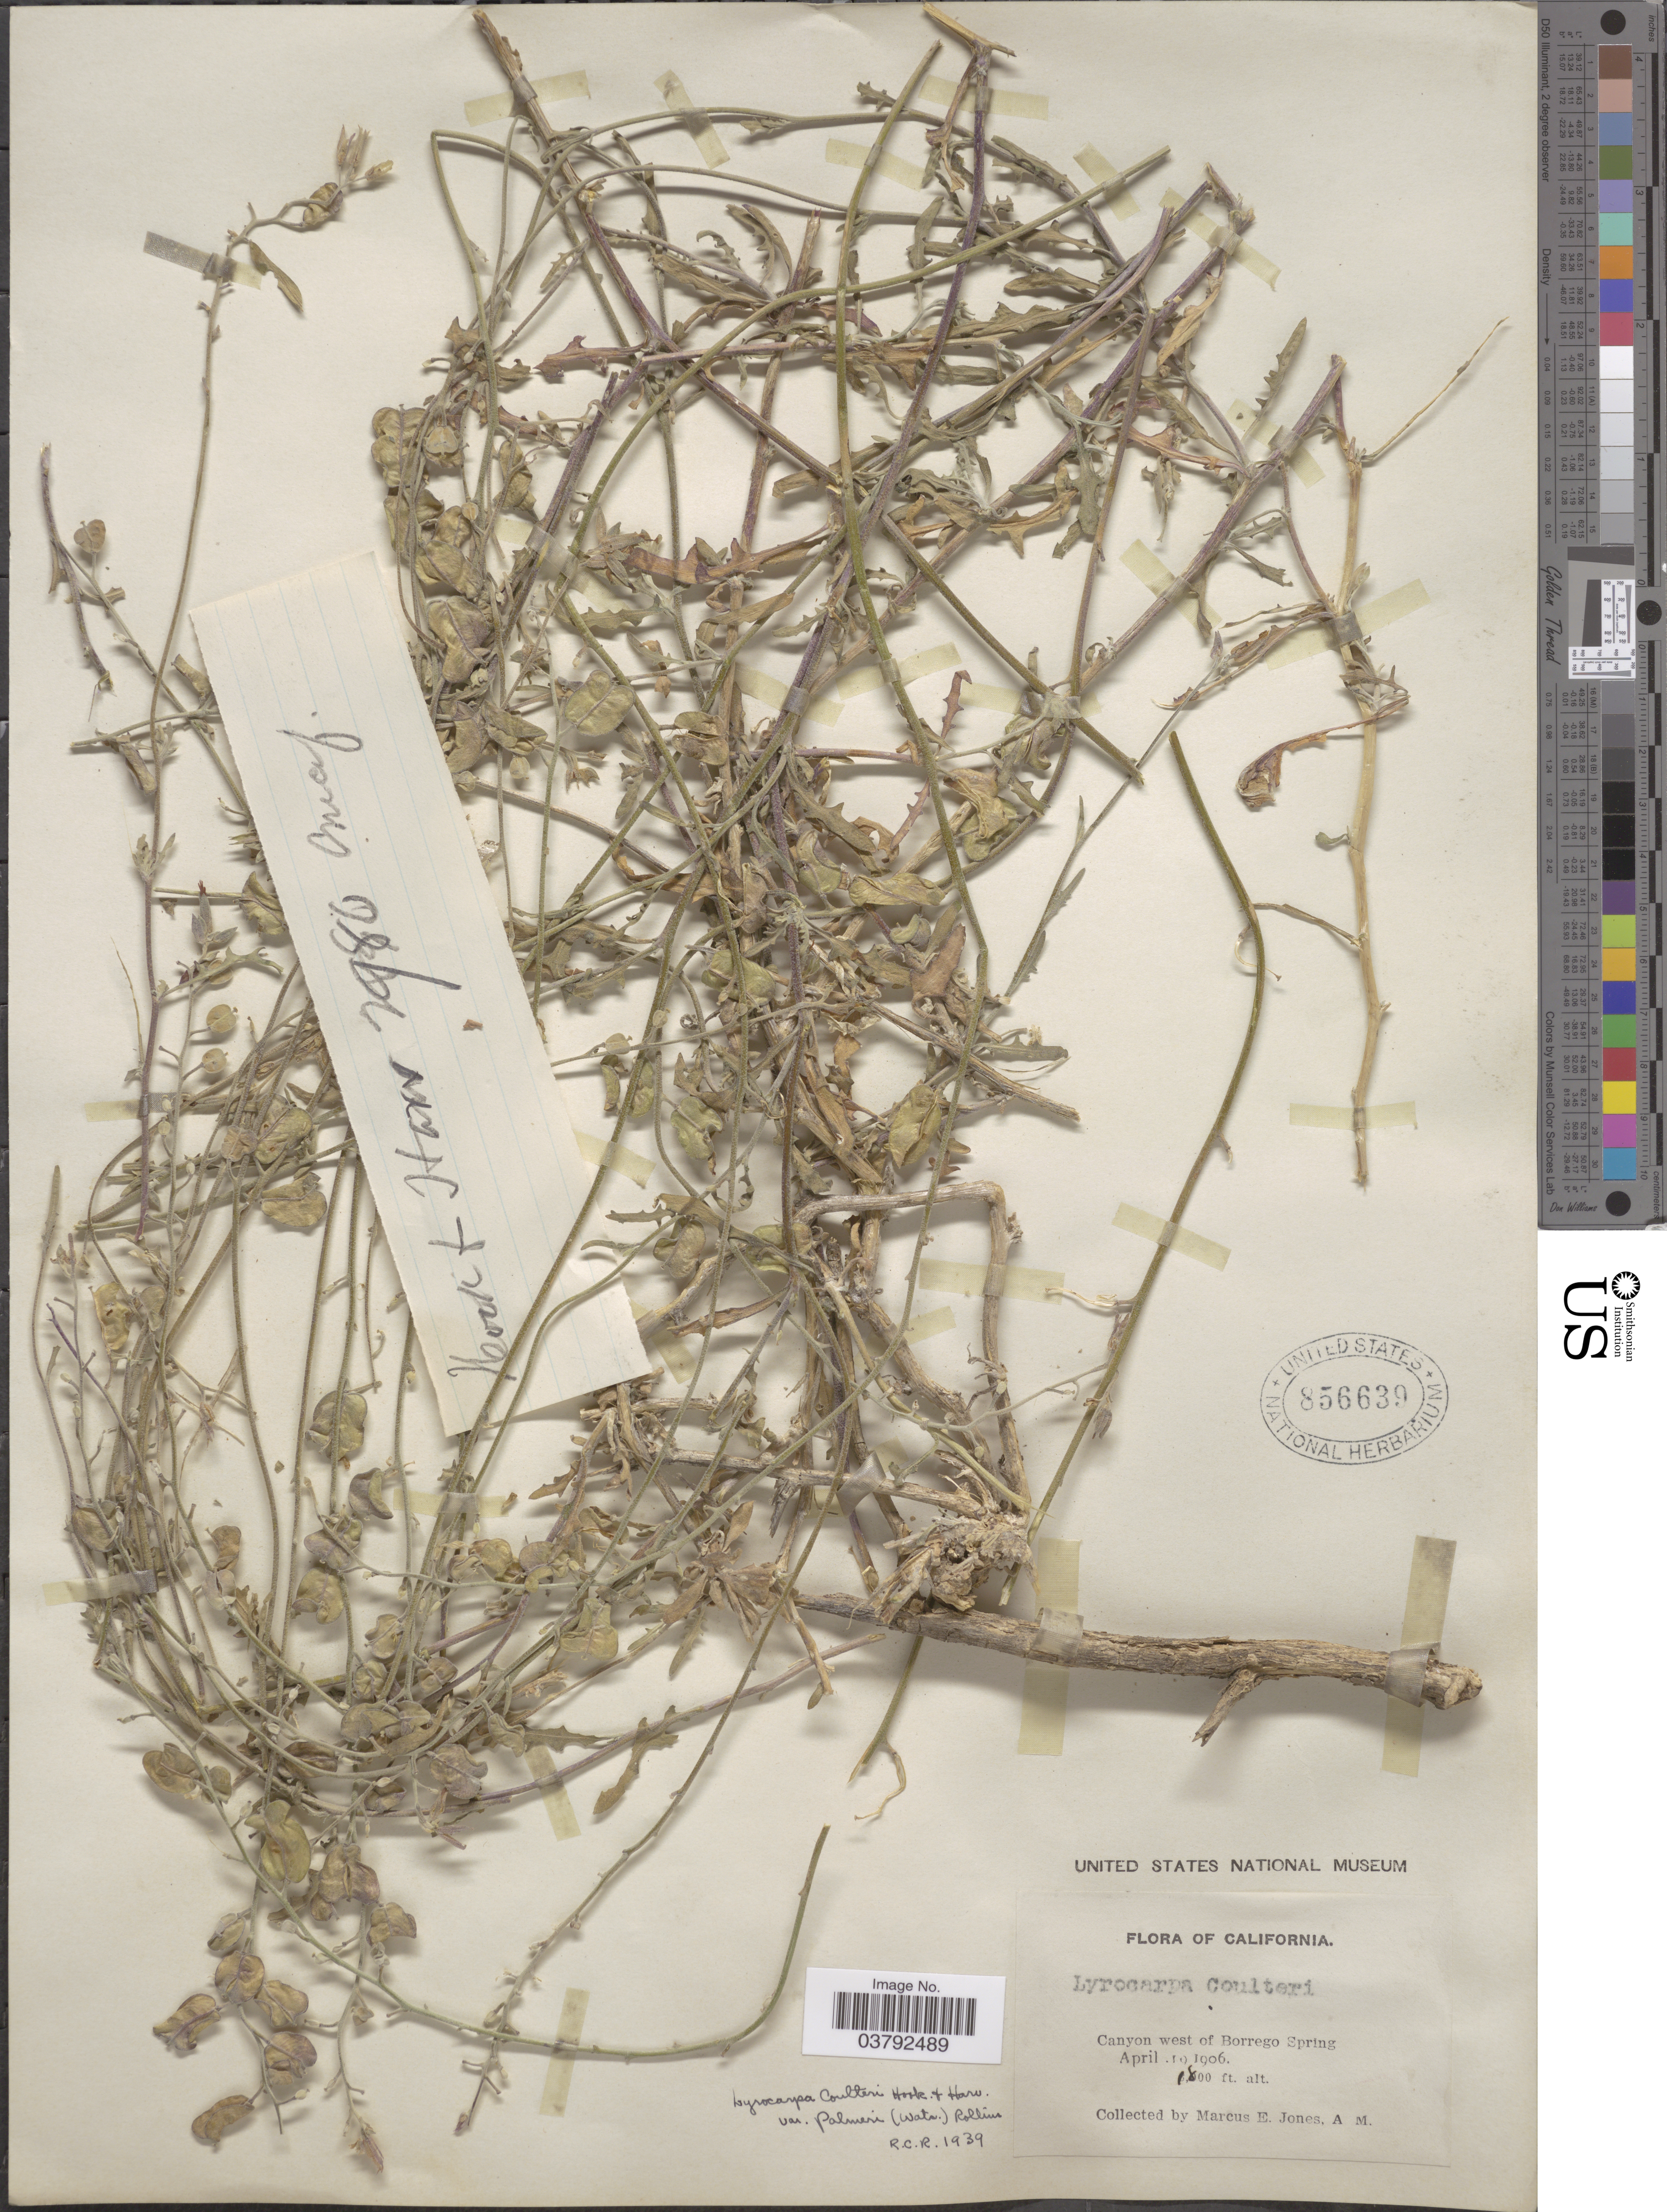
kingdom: Plantae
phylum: Tracheophyta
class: Magnoliopsida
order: Brassicales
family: Brassicaceae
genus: Lyrocarpa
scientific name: Lyrocarpa coulteri var. palmeri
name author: (S. Watson) Rollins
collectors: M. E. Jones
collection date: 1906-04-19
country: United States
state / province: California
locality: Canyon west of Borrego Spring.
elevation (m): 549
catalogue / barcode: US 856639